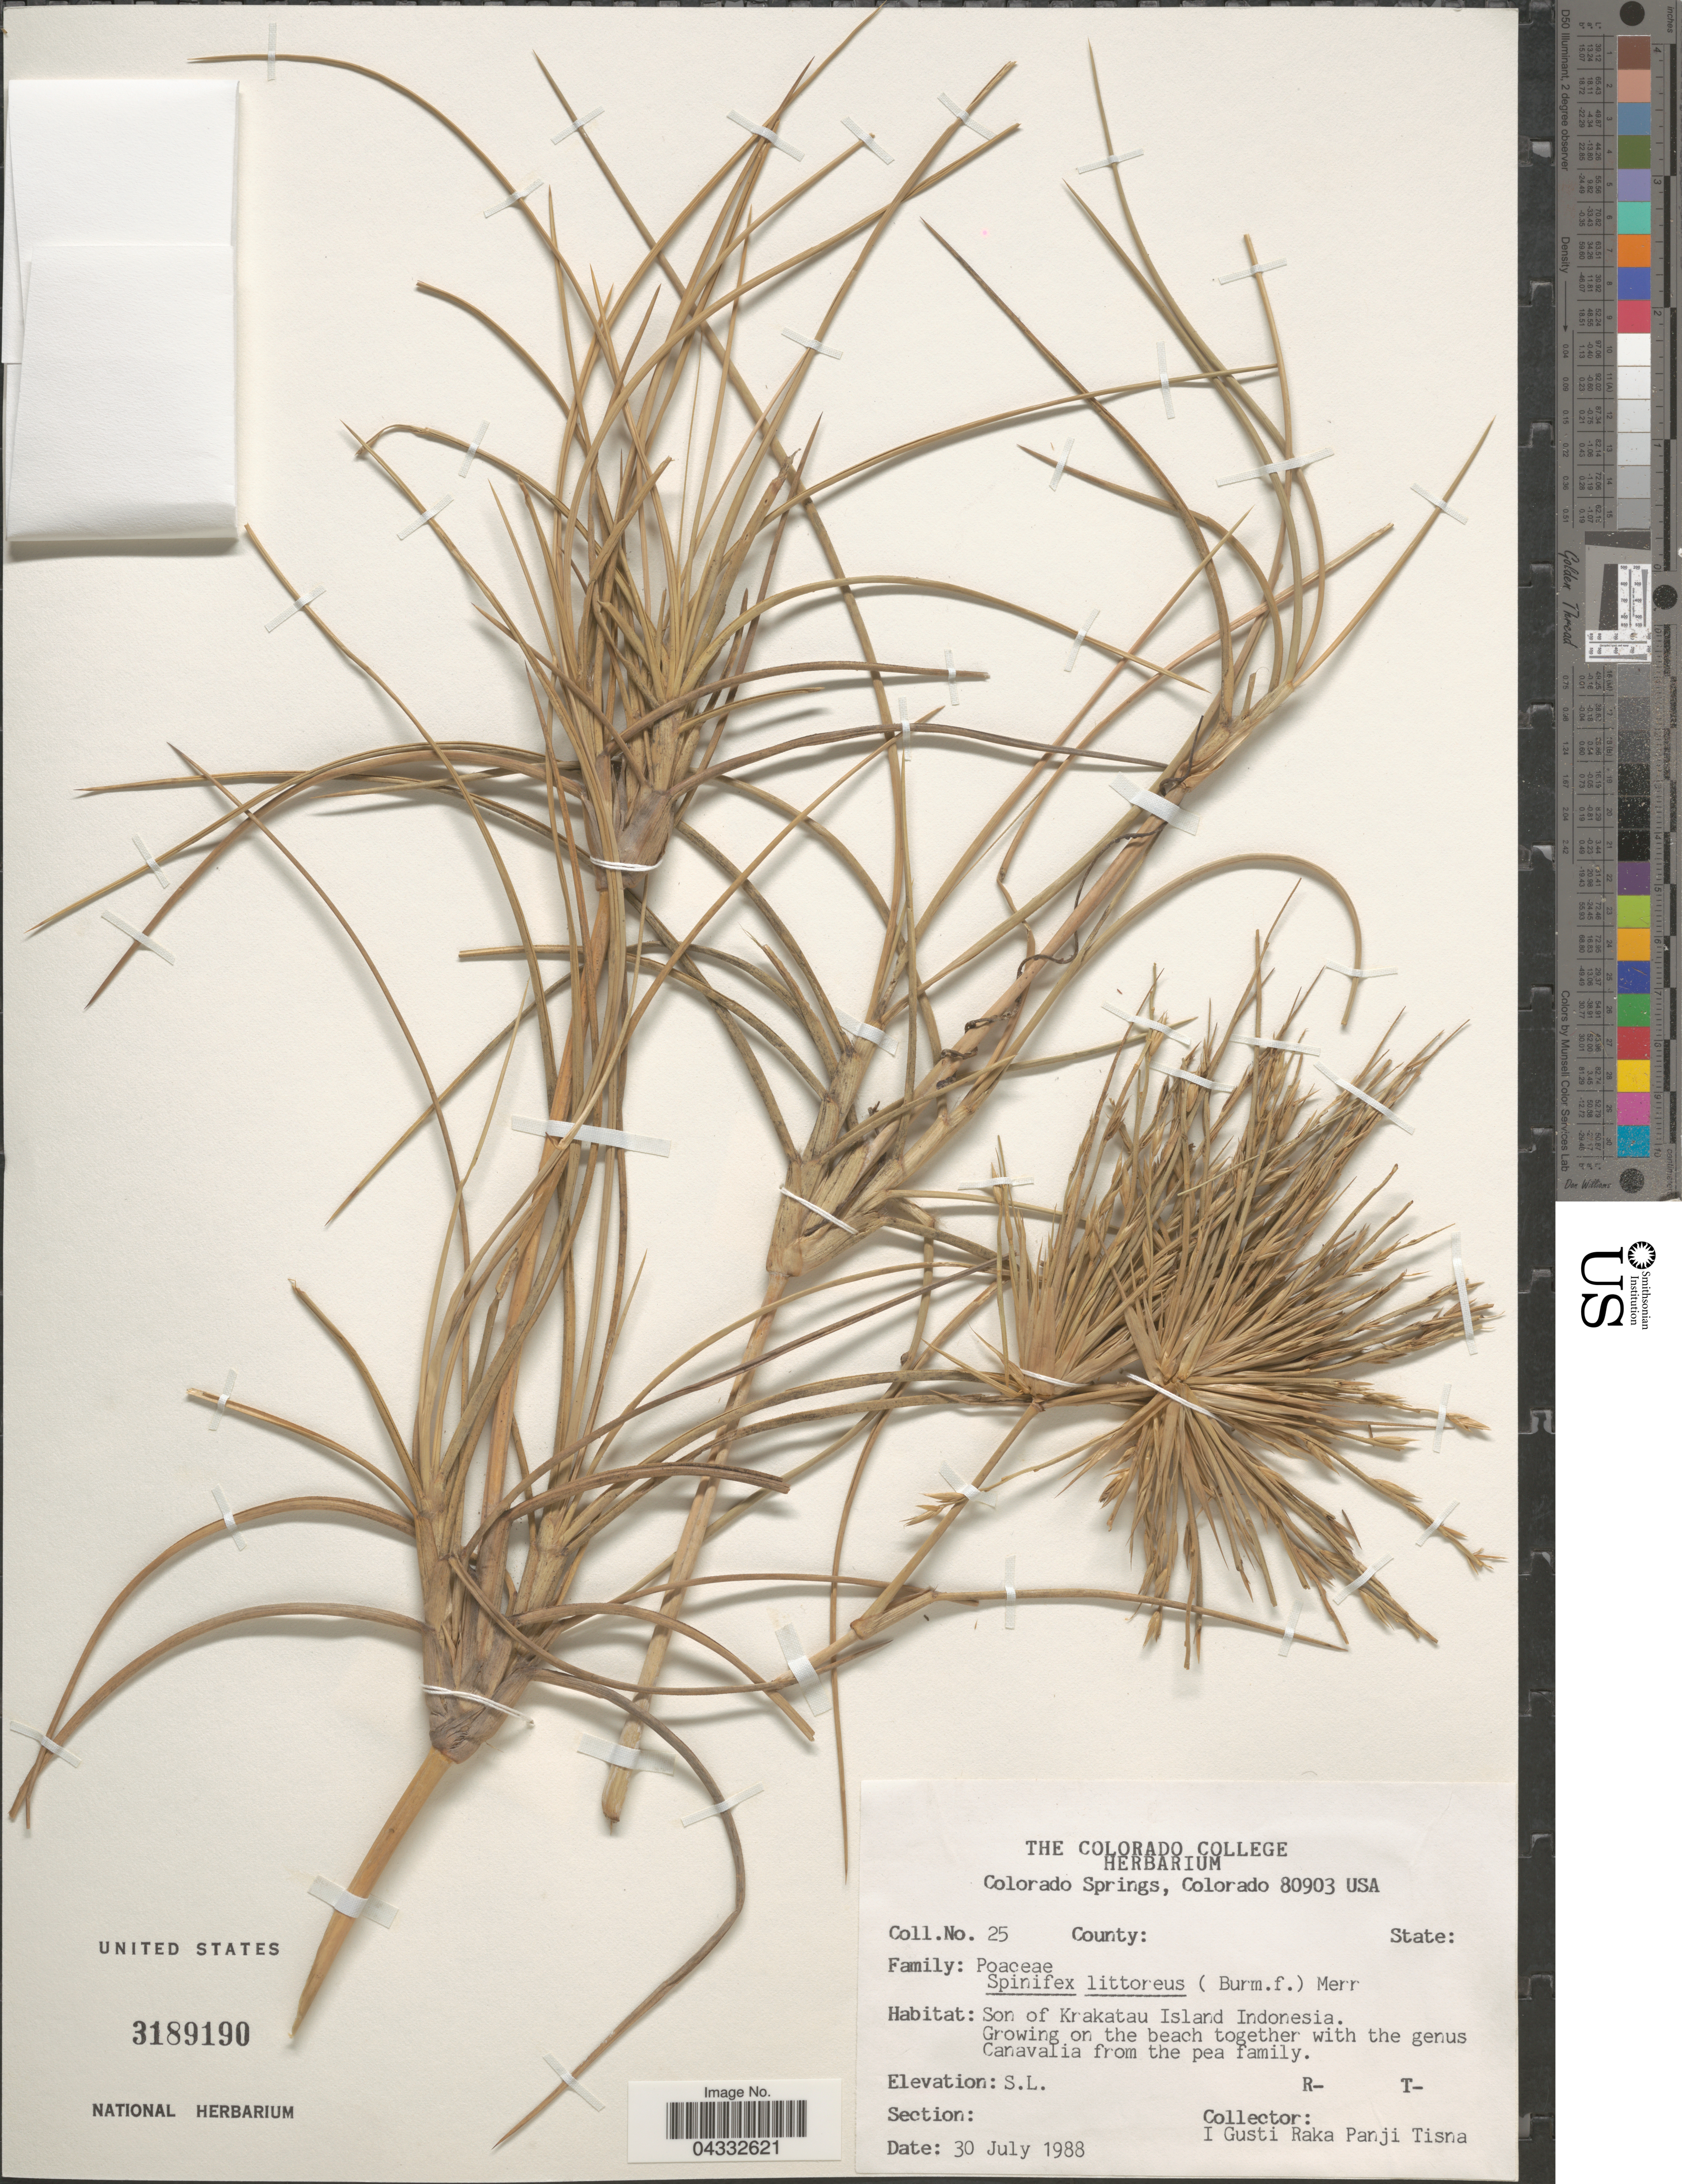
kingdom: Plantae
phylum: Tracheophyta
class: Liliopsida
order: Poales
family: Poaceae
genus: Spinifex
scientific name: Spinifex littoreus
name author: (Burm. f.) Merr.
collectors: I Gusti Raka Panji Tisna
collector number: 25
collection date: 1988-07-30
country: Indonesia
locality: Son of Krakatau Island Indonesia.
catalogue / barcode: US 3189190